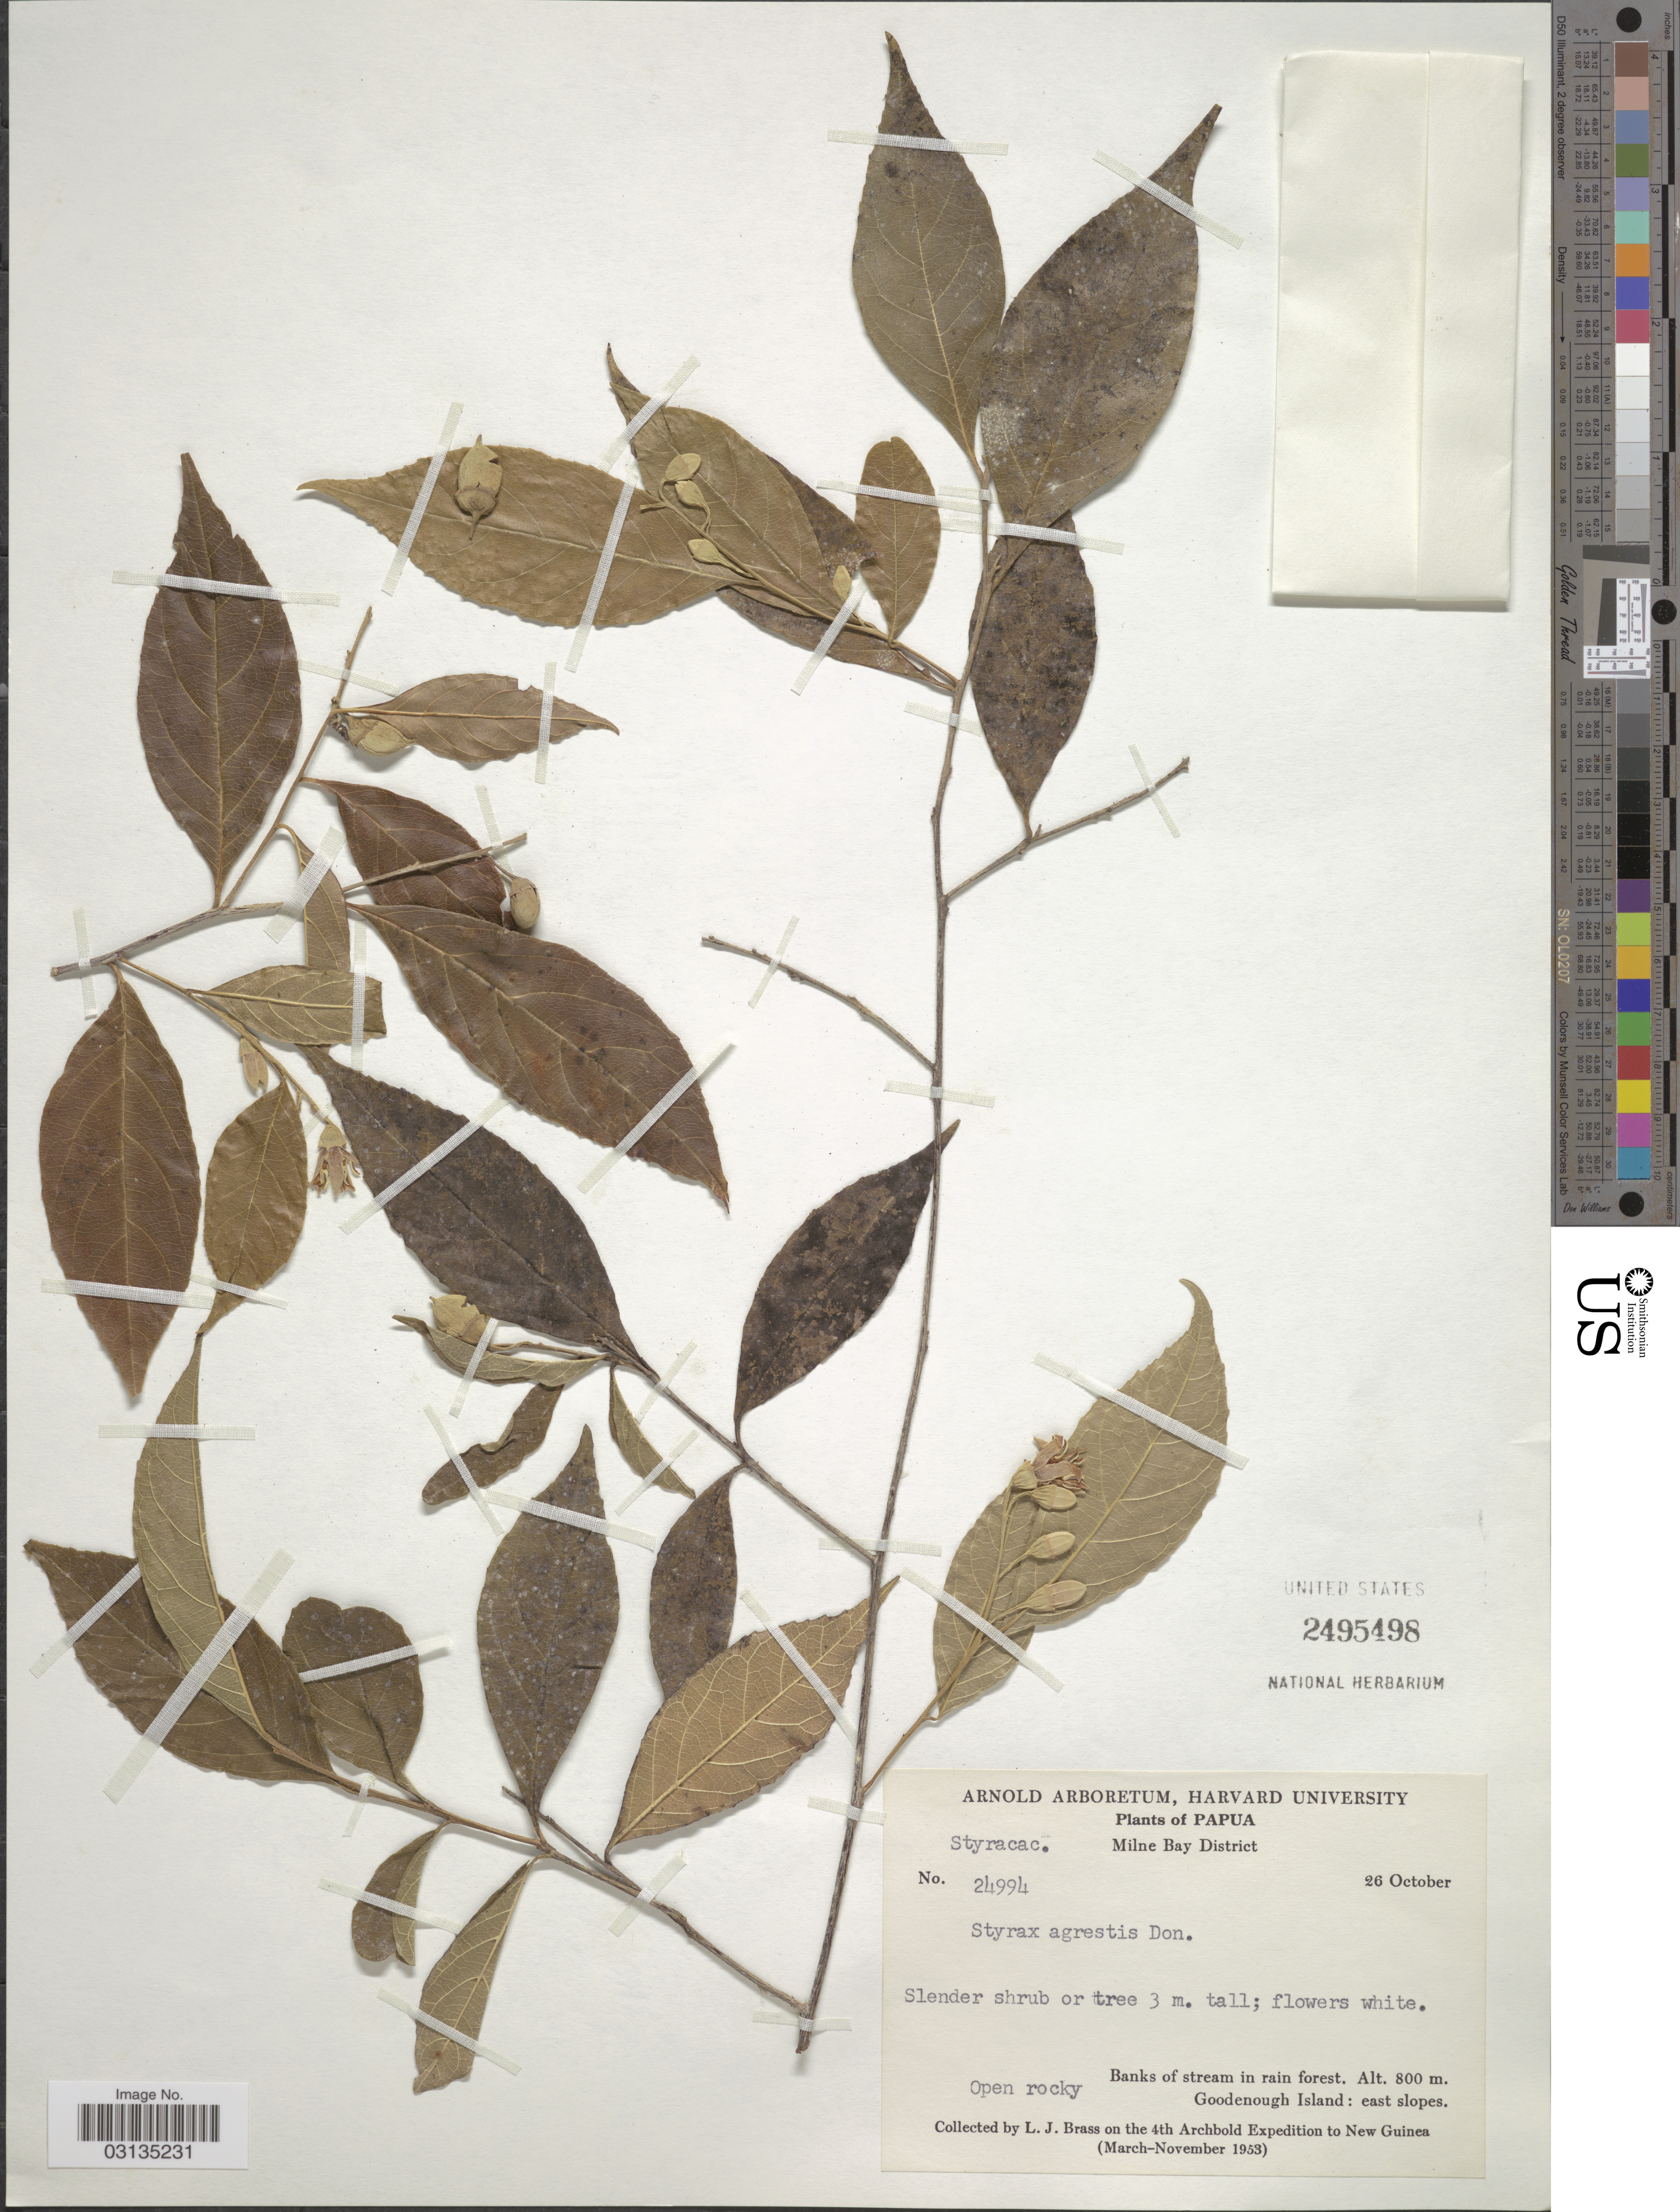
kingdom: Plantae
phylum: Tracheophyta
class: Magnoliopsida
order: Ericales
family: Styracaceae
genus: Styrax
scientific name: Styrax agrestis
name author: (Lour.) G. Don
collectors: L. J. Brass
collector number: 24994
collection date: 1953-10-26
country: Papua New Guinea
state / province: Milne Bay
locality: Papua, Milne Bay District, Goodenough Island: east slopes. New Guinea.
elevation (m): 800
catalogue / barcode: US 2495498